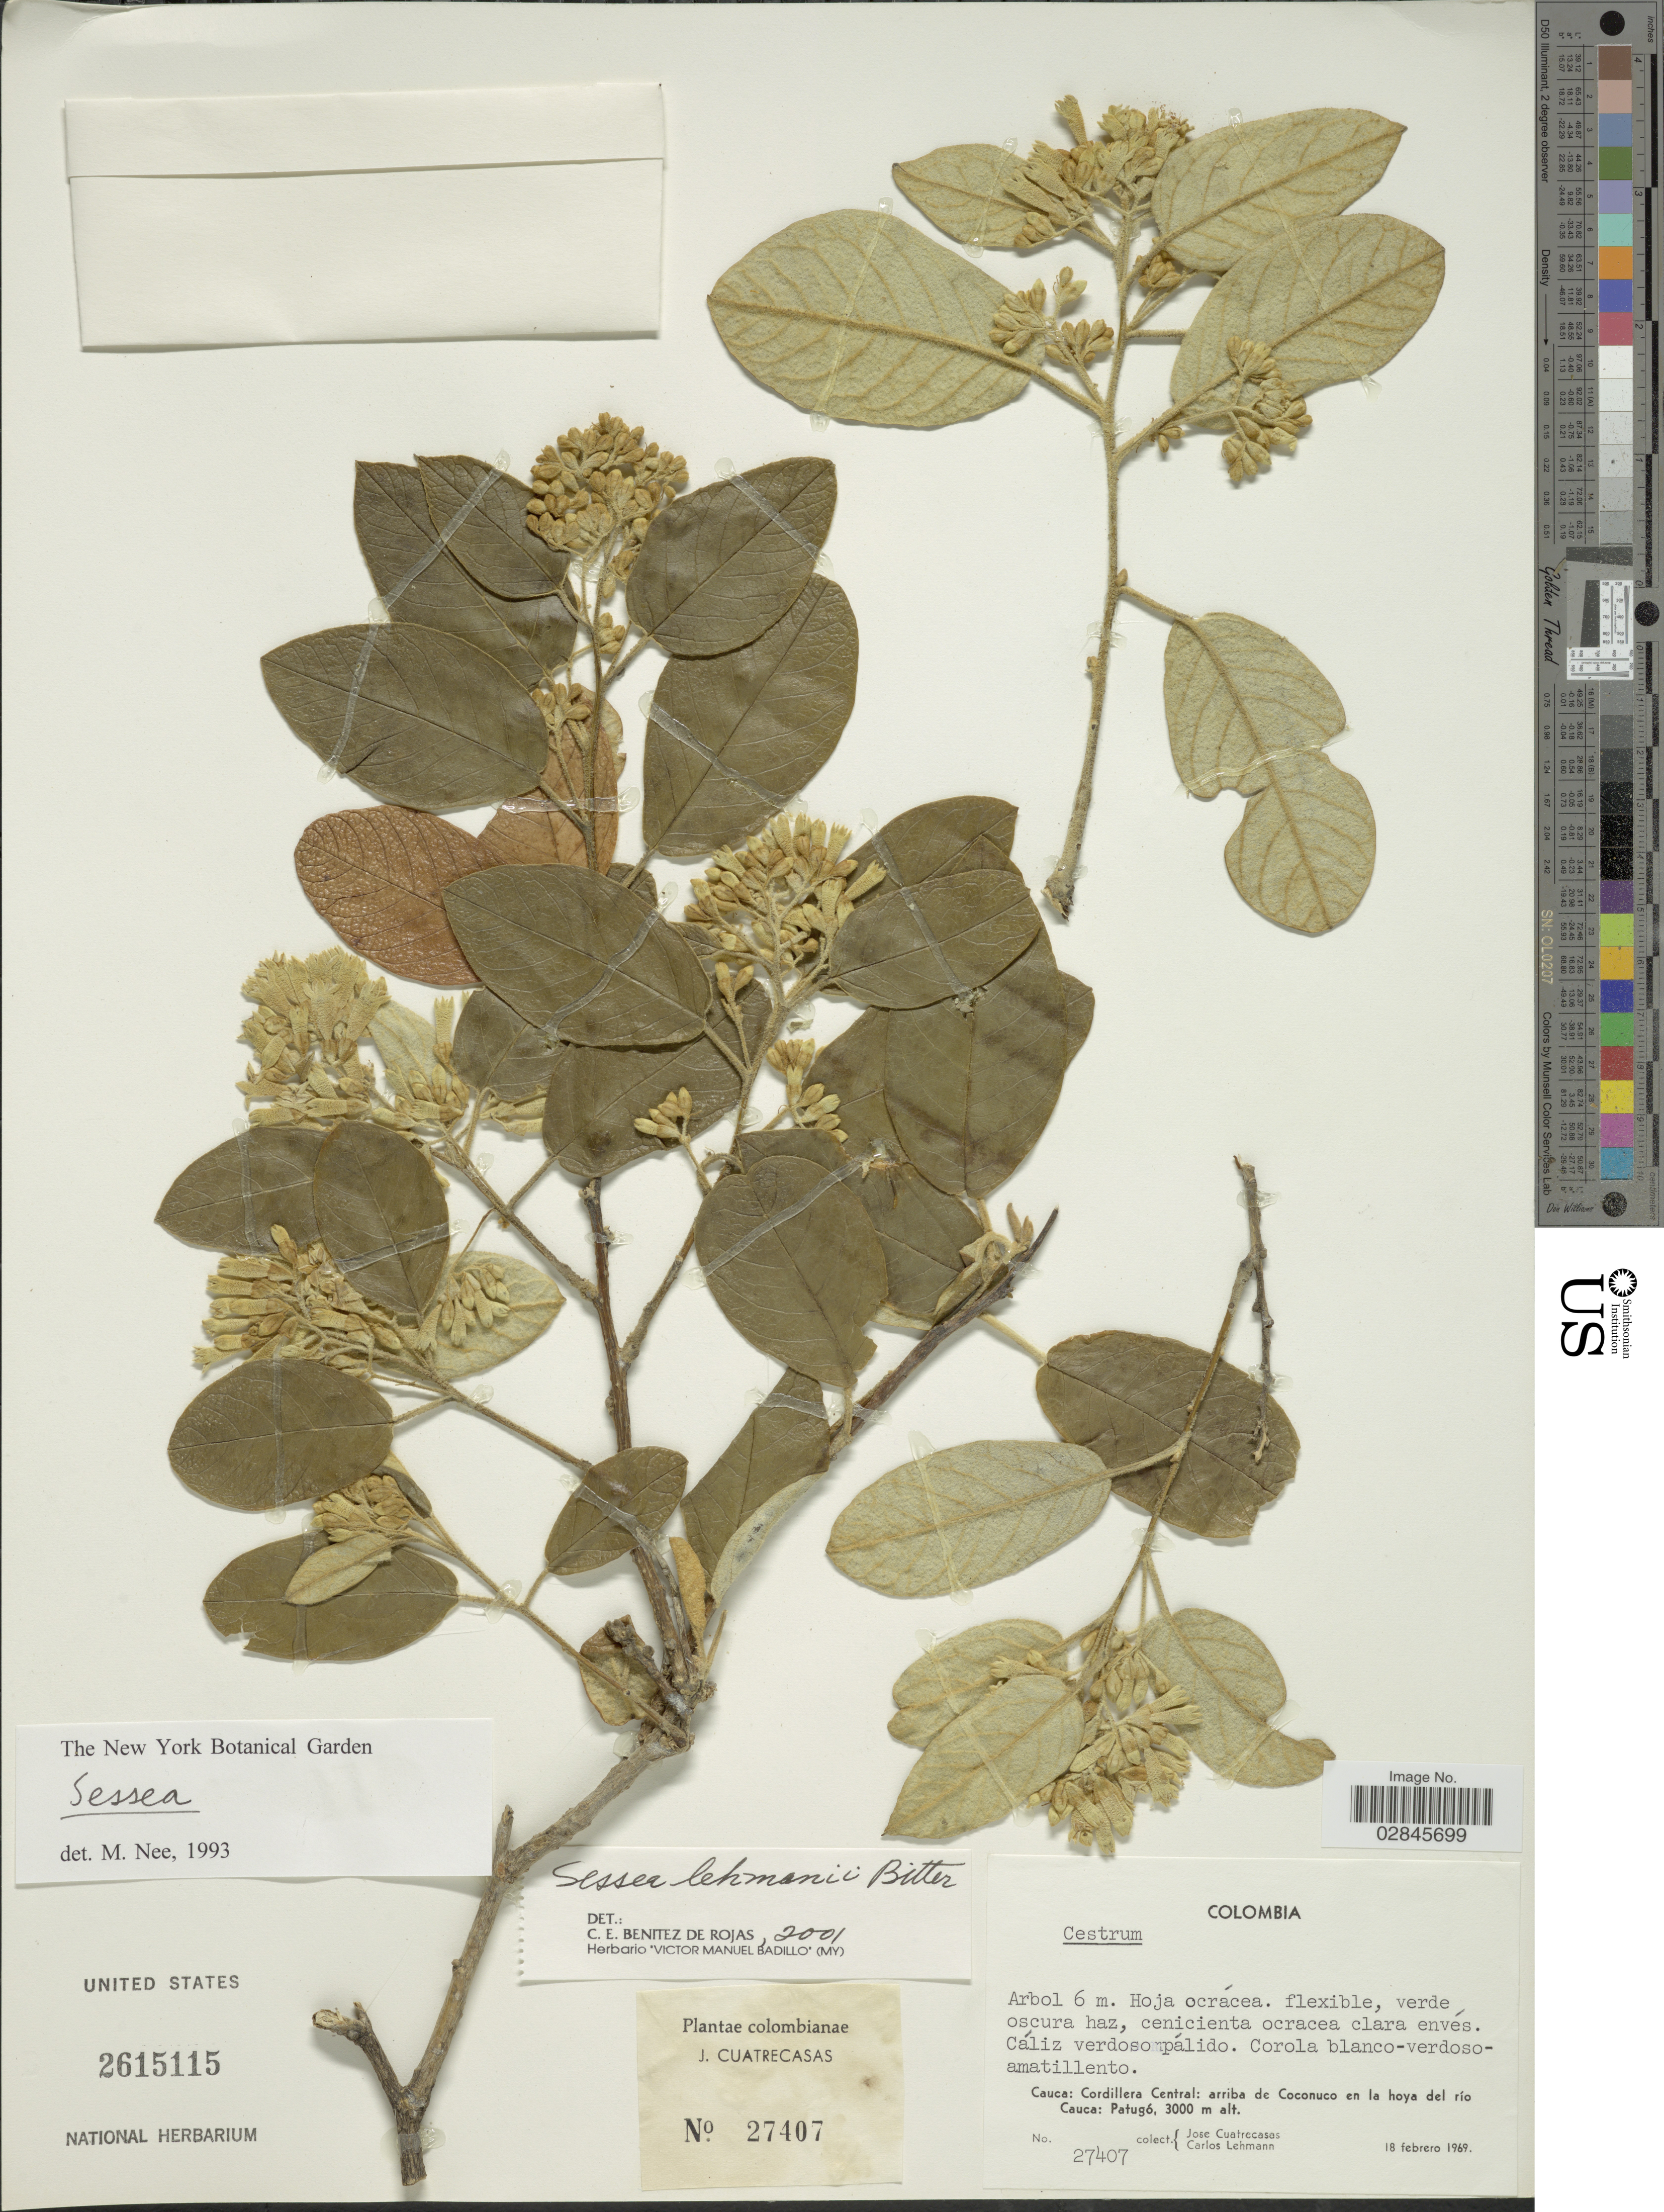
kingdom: Plantae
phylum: Tracheophyta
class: Magnoliopsida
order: Solanales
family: Solanaceae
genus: Sessea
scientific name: Sessea lehmannii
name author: Bitter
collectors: J. Cuatrecasas & C. Lehmann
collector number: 27407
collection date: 1969-02-18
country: Colombia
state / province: Cauca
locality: Cordillera Central: arriba de Coconuco en la hoya del río Cauca: Patugó.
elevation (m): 3000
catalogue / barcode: US 2615115